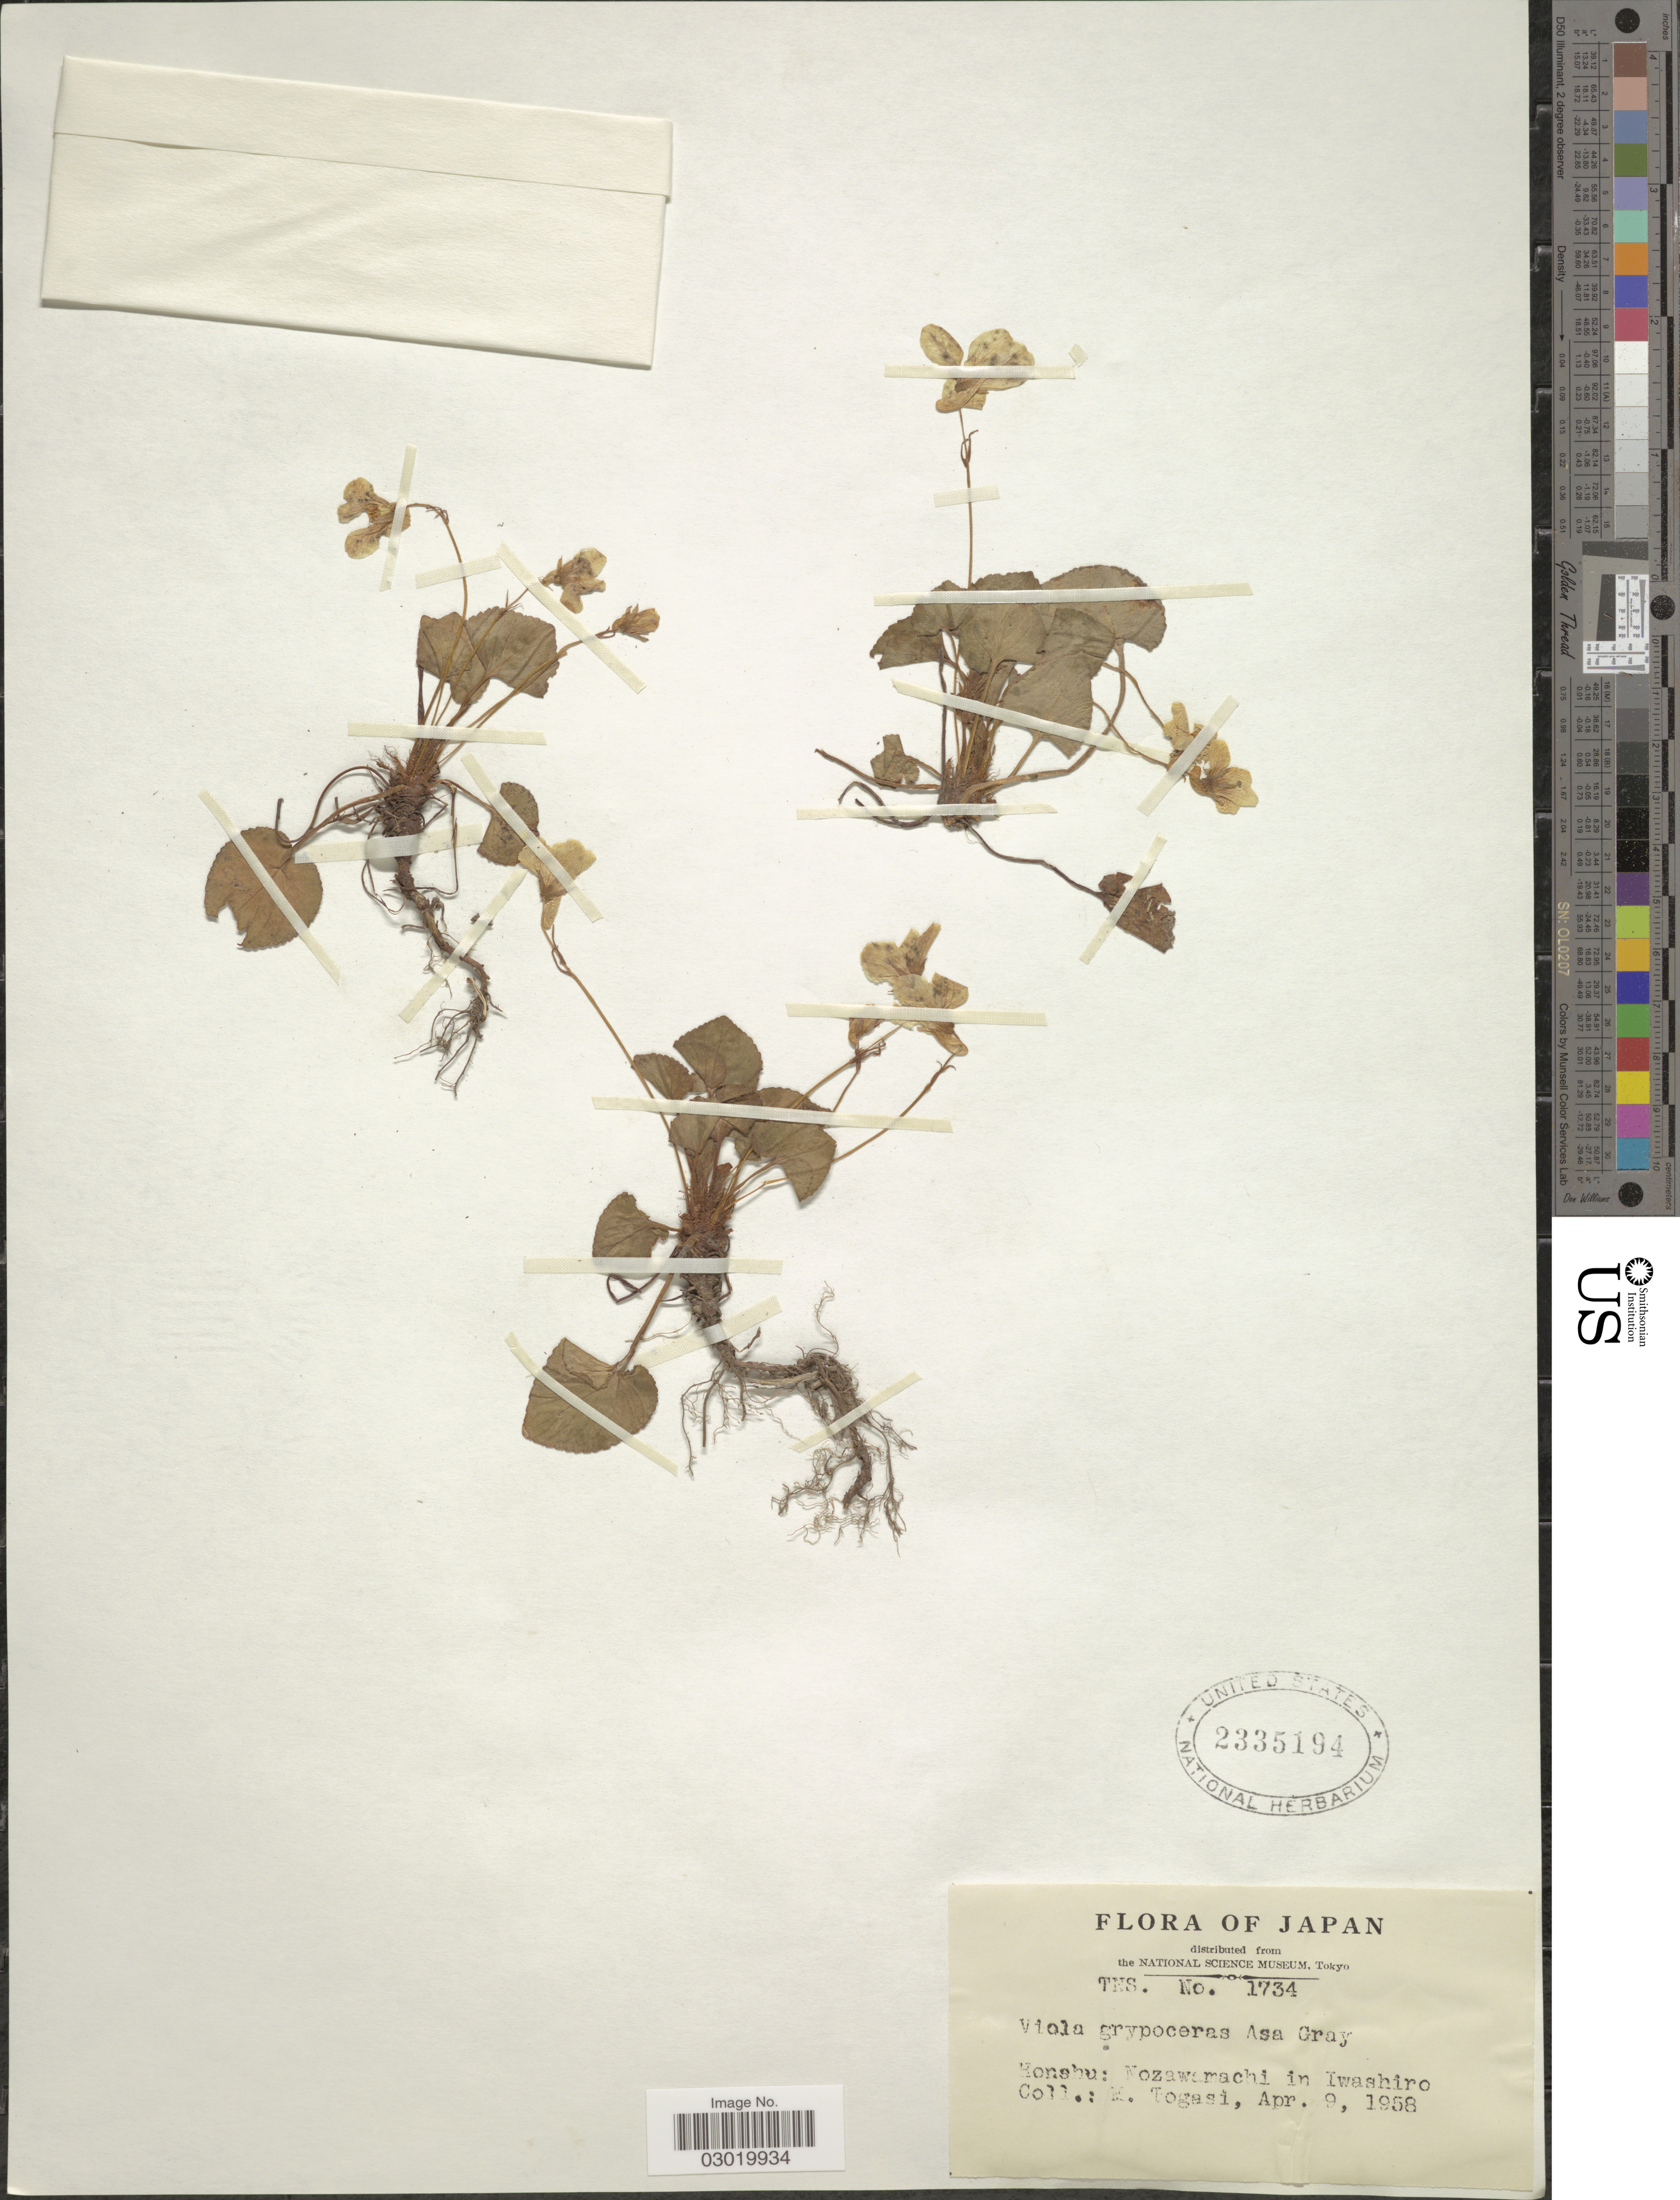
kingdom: Plantae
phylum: Tracheophyta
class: Magnoliopsida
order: Malpighiales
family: Violaceae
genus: Viola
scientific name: Viola grypoceras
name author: A. Gray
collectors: M. Togasi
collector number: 1734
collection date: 1958-04-09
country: Japan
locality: Honshu: Nozawamachi in Iwashiro.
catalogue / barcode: US 2335194